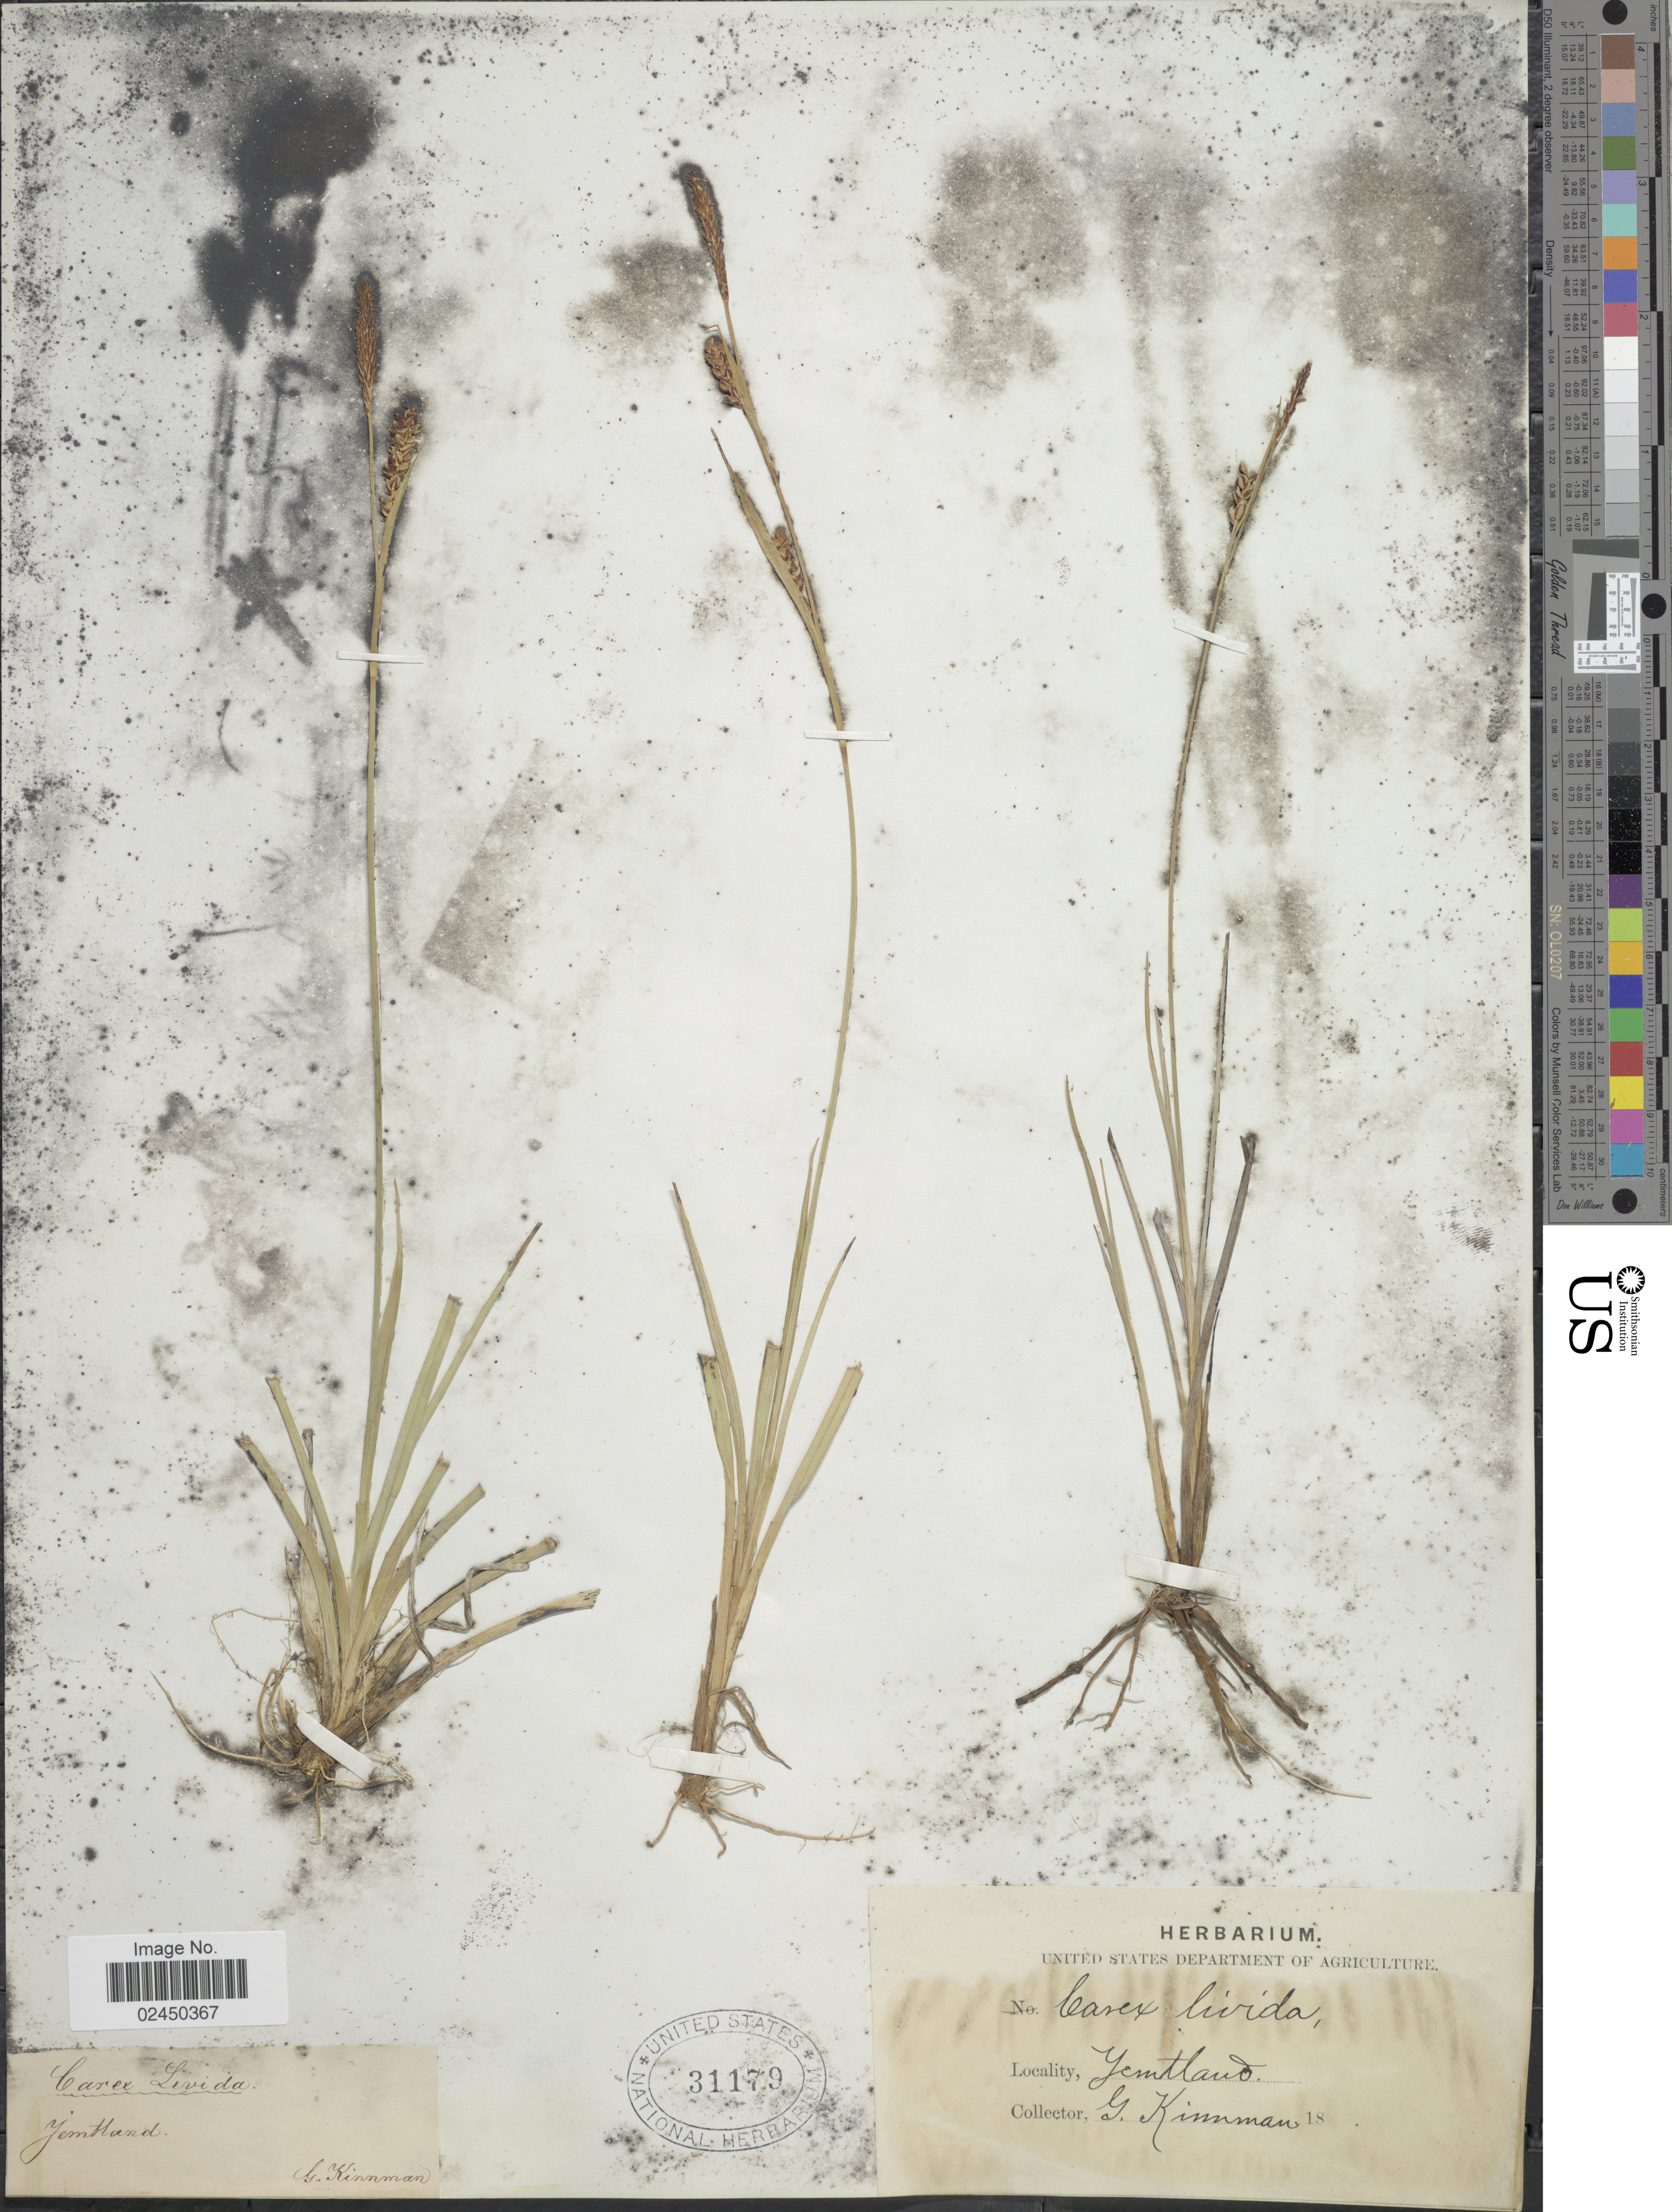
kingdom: Plantae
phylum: Tracheophyta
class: Liliopsida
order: Poales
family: Cyperaceae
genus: Carex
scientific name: Carex livida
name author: (Wahlenb.) Willd.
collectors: G. Kinman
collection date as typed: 18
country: Norway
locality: Jemtland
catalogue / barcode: US 31179